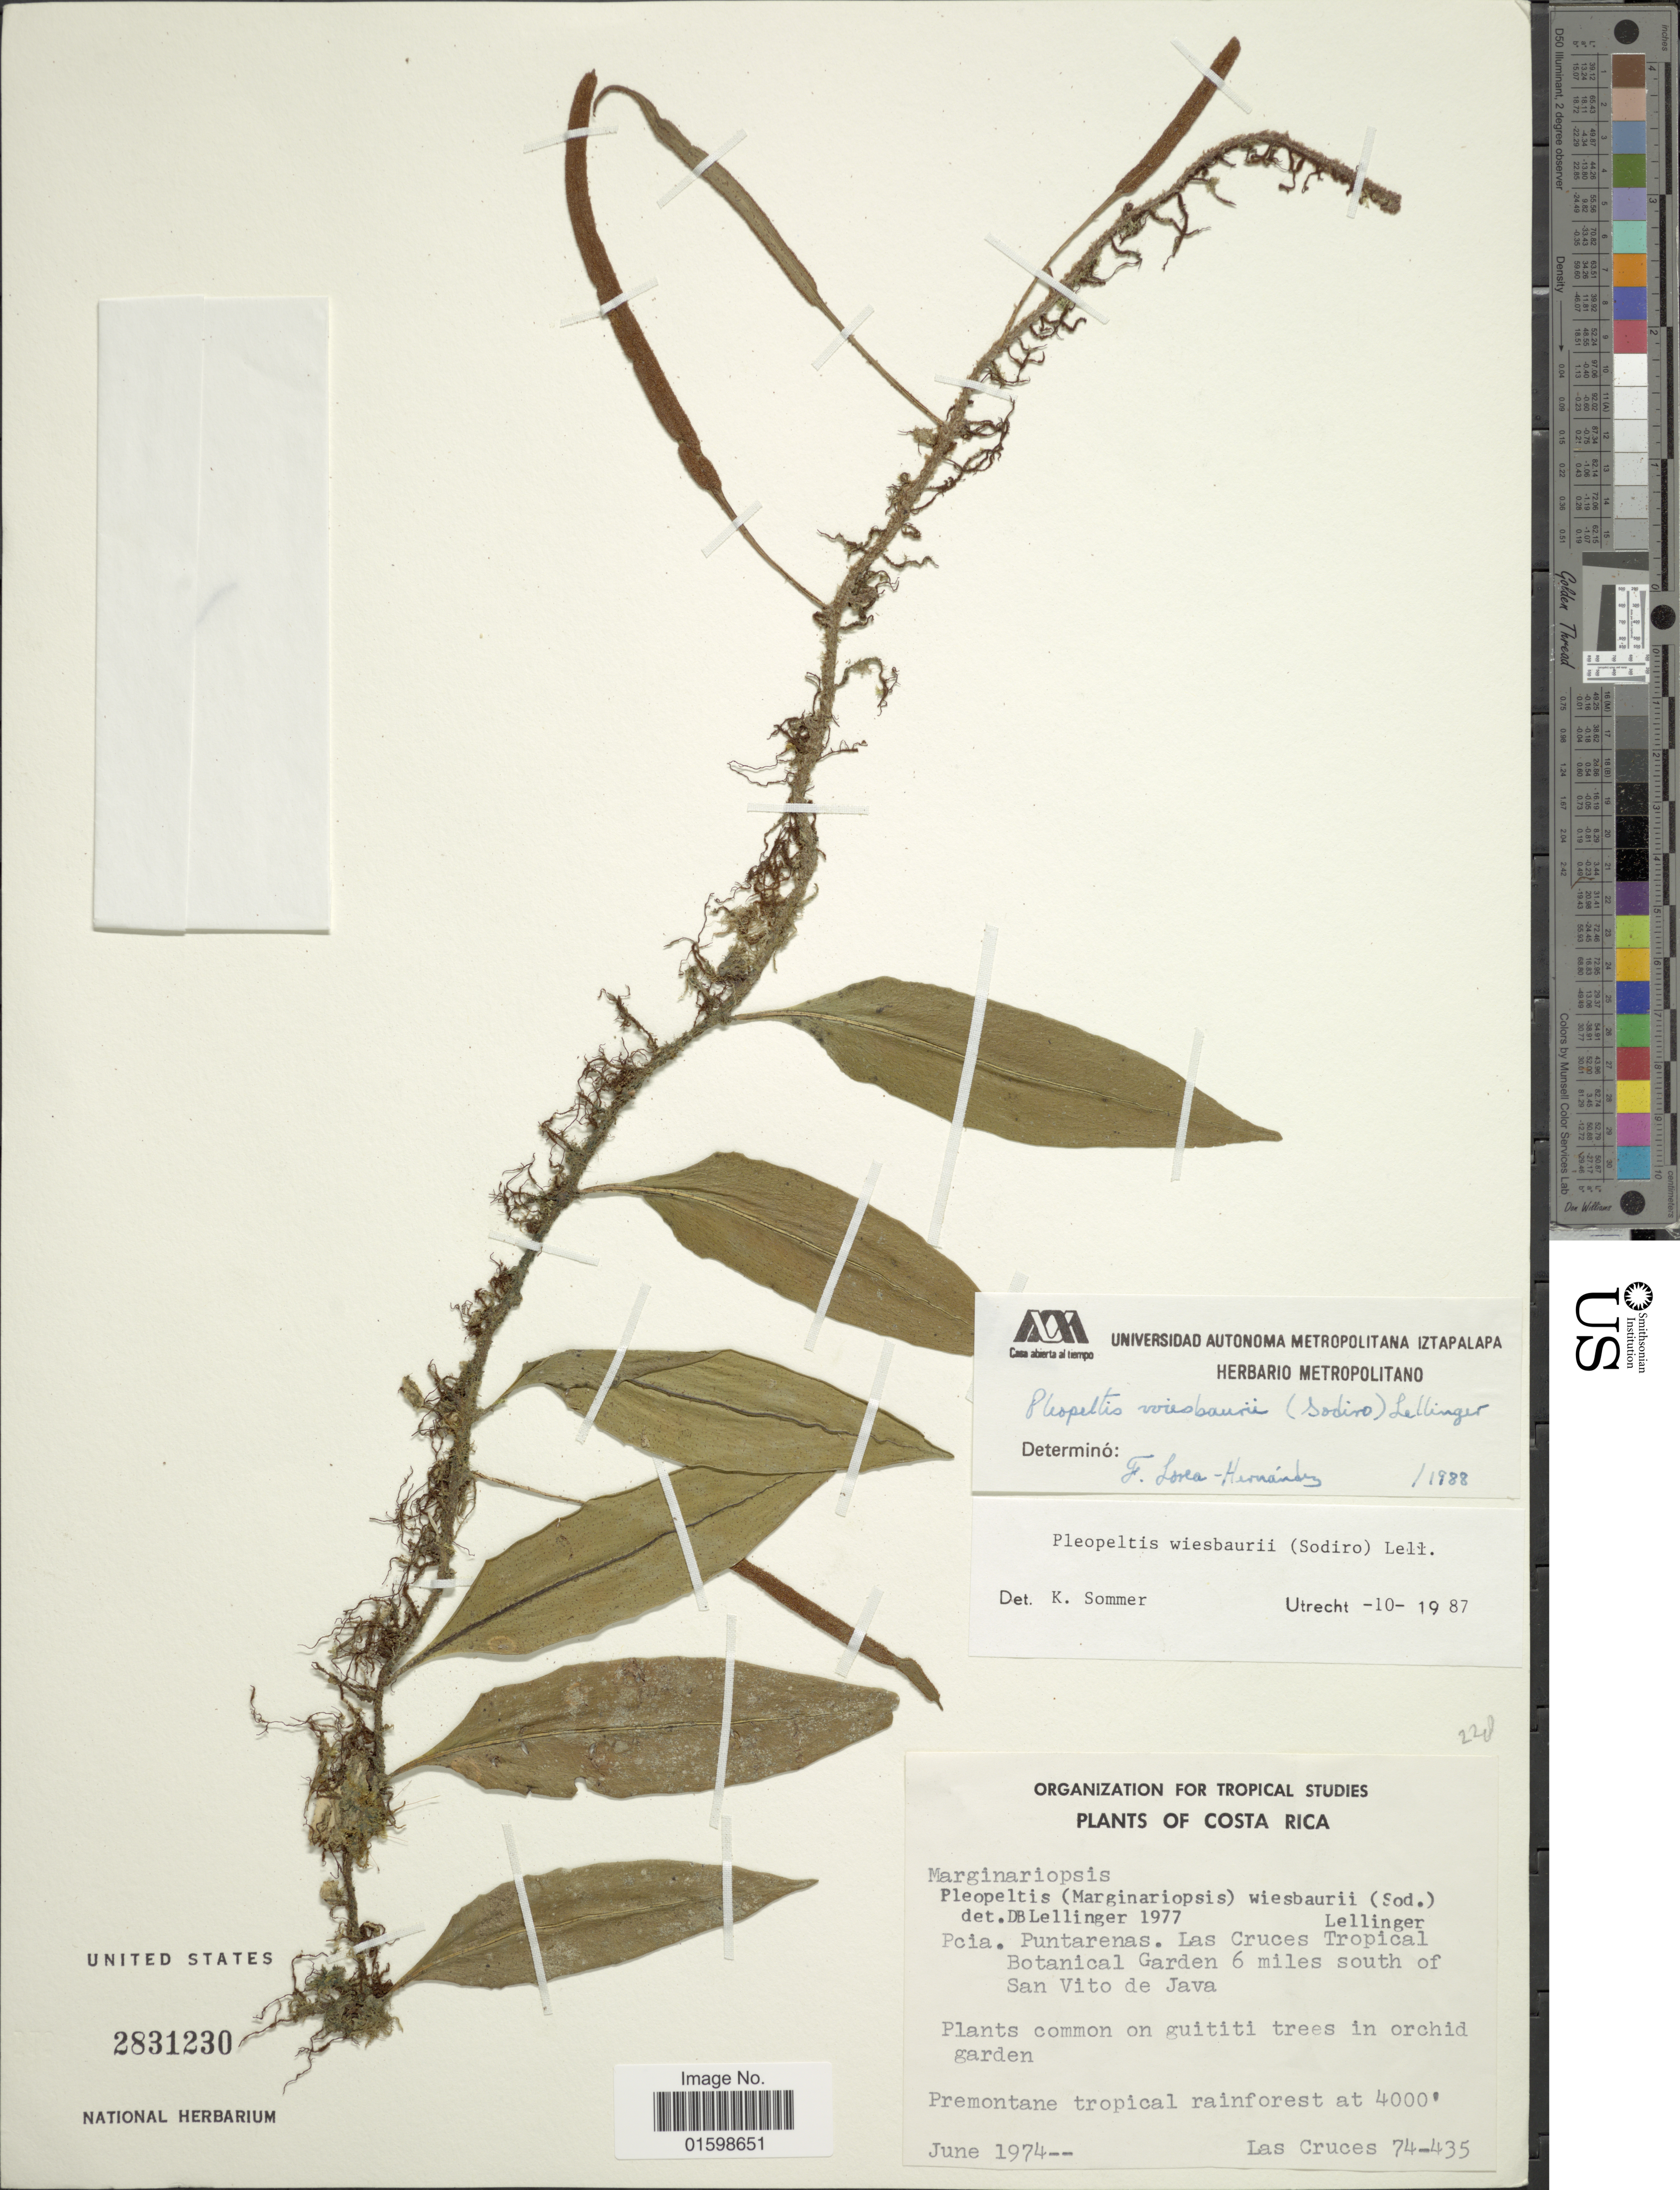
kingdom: Plantae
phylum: Tracheophyta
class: Polypodiopsida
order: Polypodiales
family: Polypodiaceae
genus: Pleopeltis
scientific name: Pleopeltis wiesbaurii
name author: (Sodiro) Lellinger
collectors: Las Cruces Botanical Garden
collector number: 74-435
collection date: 1974-06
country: Costa Rica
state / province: Puntarenas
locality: Las Cruces Tropical Botanical garden 6 miles south of San Vito de Java, plants common on guititi trees in orchid garden, premontane tropical rainforest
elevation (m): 1219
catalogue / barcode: US 2831230